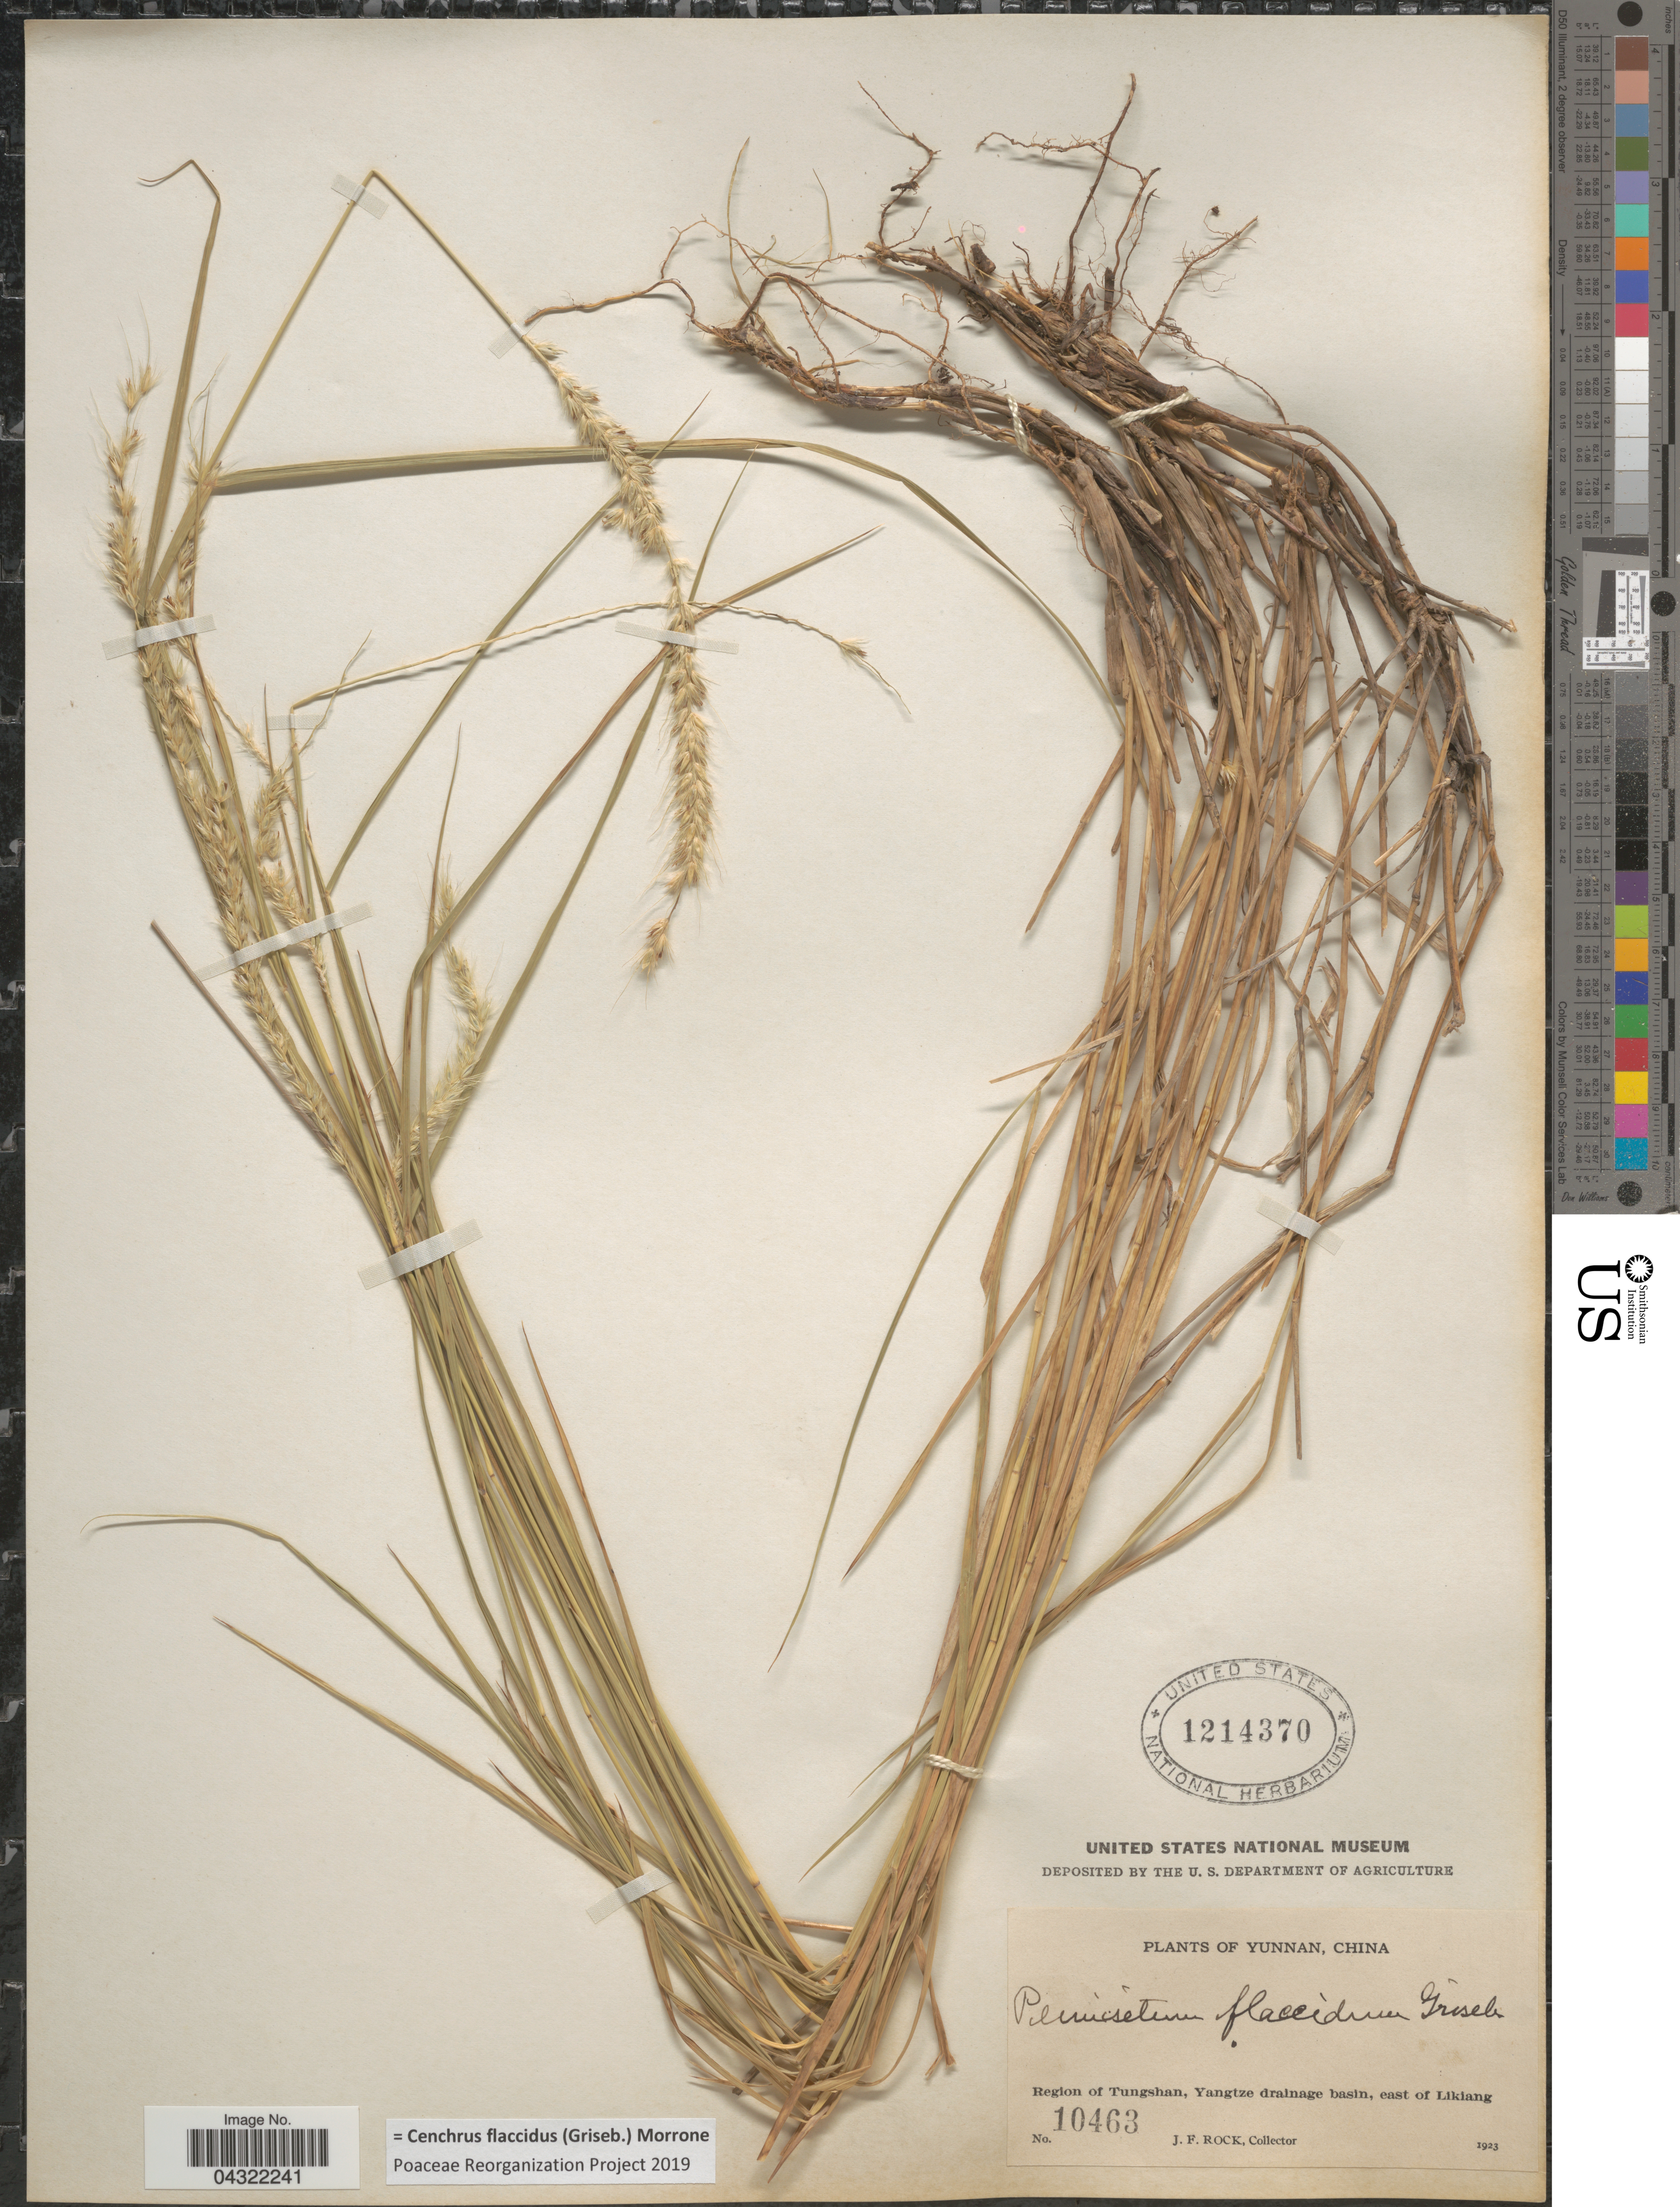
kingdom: Plantae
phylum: Tracheophyta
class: Liliopsida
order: Poales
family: Poaceae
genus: Cenchrus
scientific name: Cenchrus flaccidus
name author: (Griseb.) Morrone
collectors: J. Rock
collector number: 10463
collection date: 1923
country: China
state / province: Yunnan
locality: Region of Tungshan, Yangtze drainage basin, east of Likiang.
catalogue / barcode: US 1214370